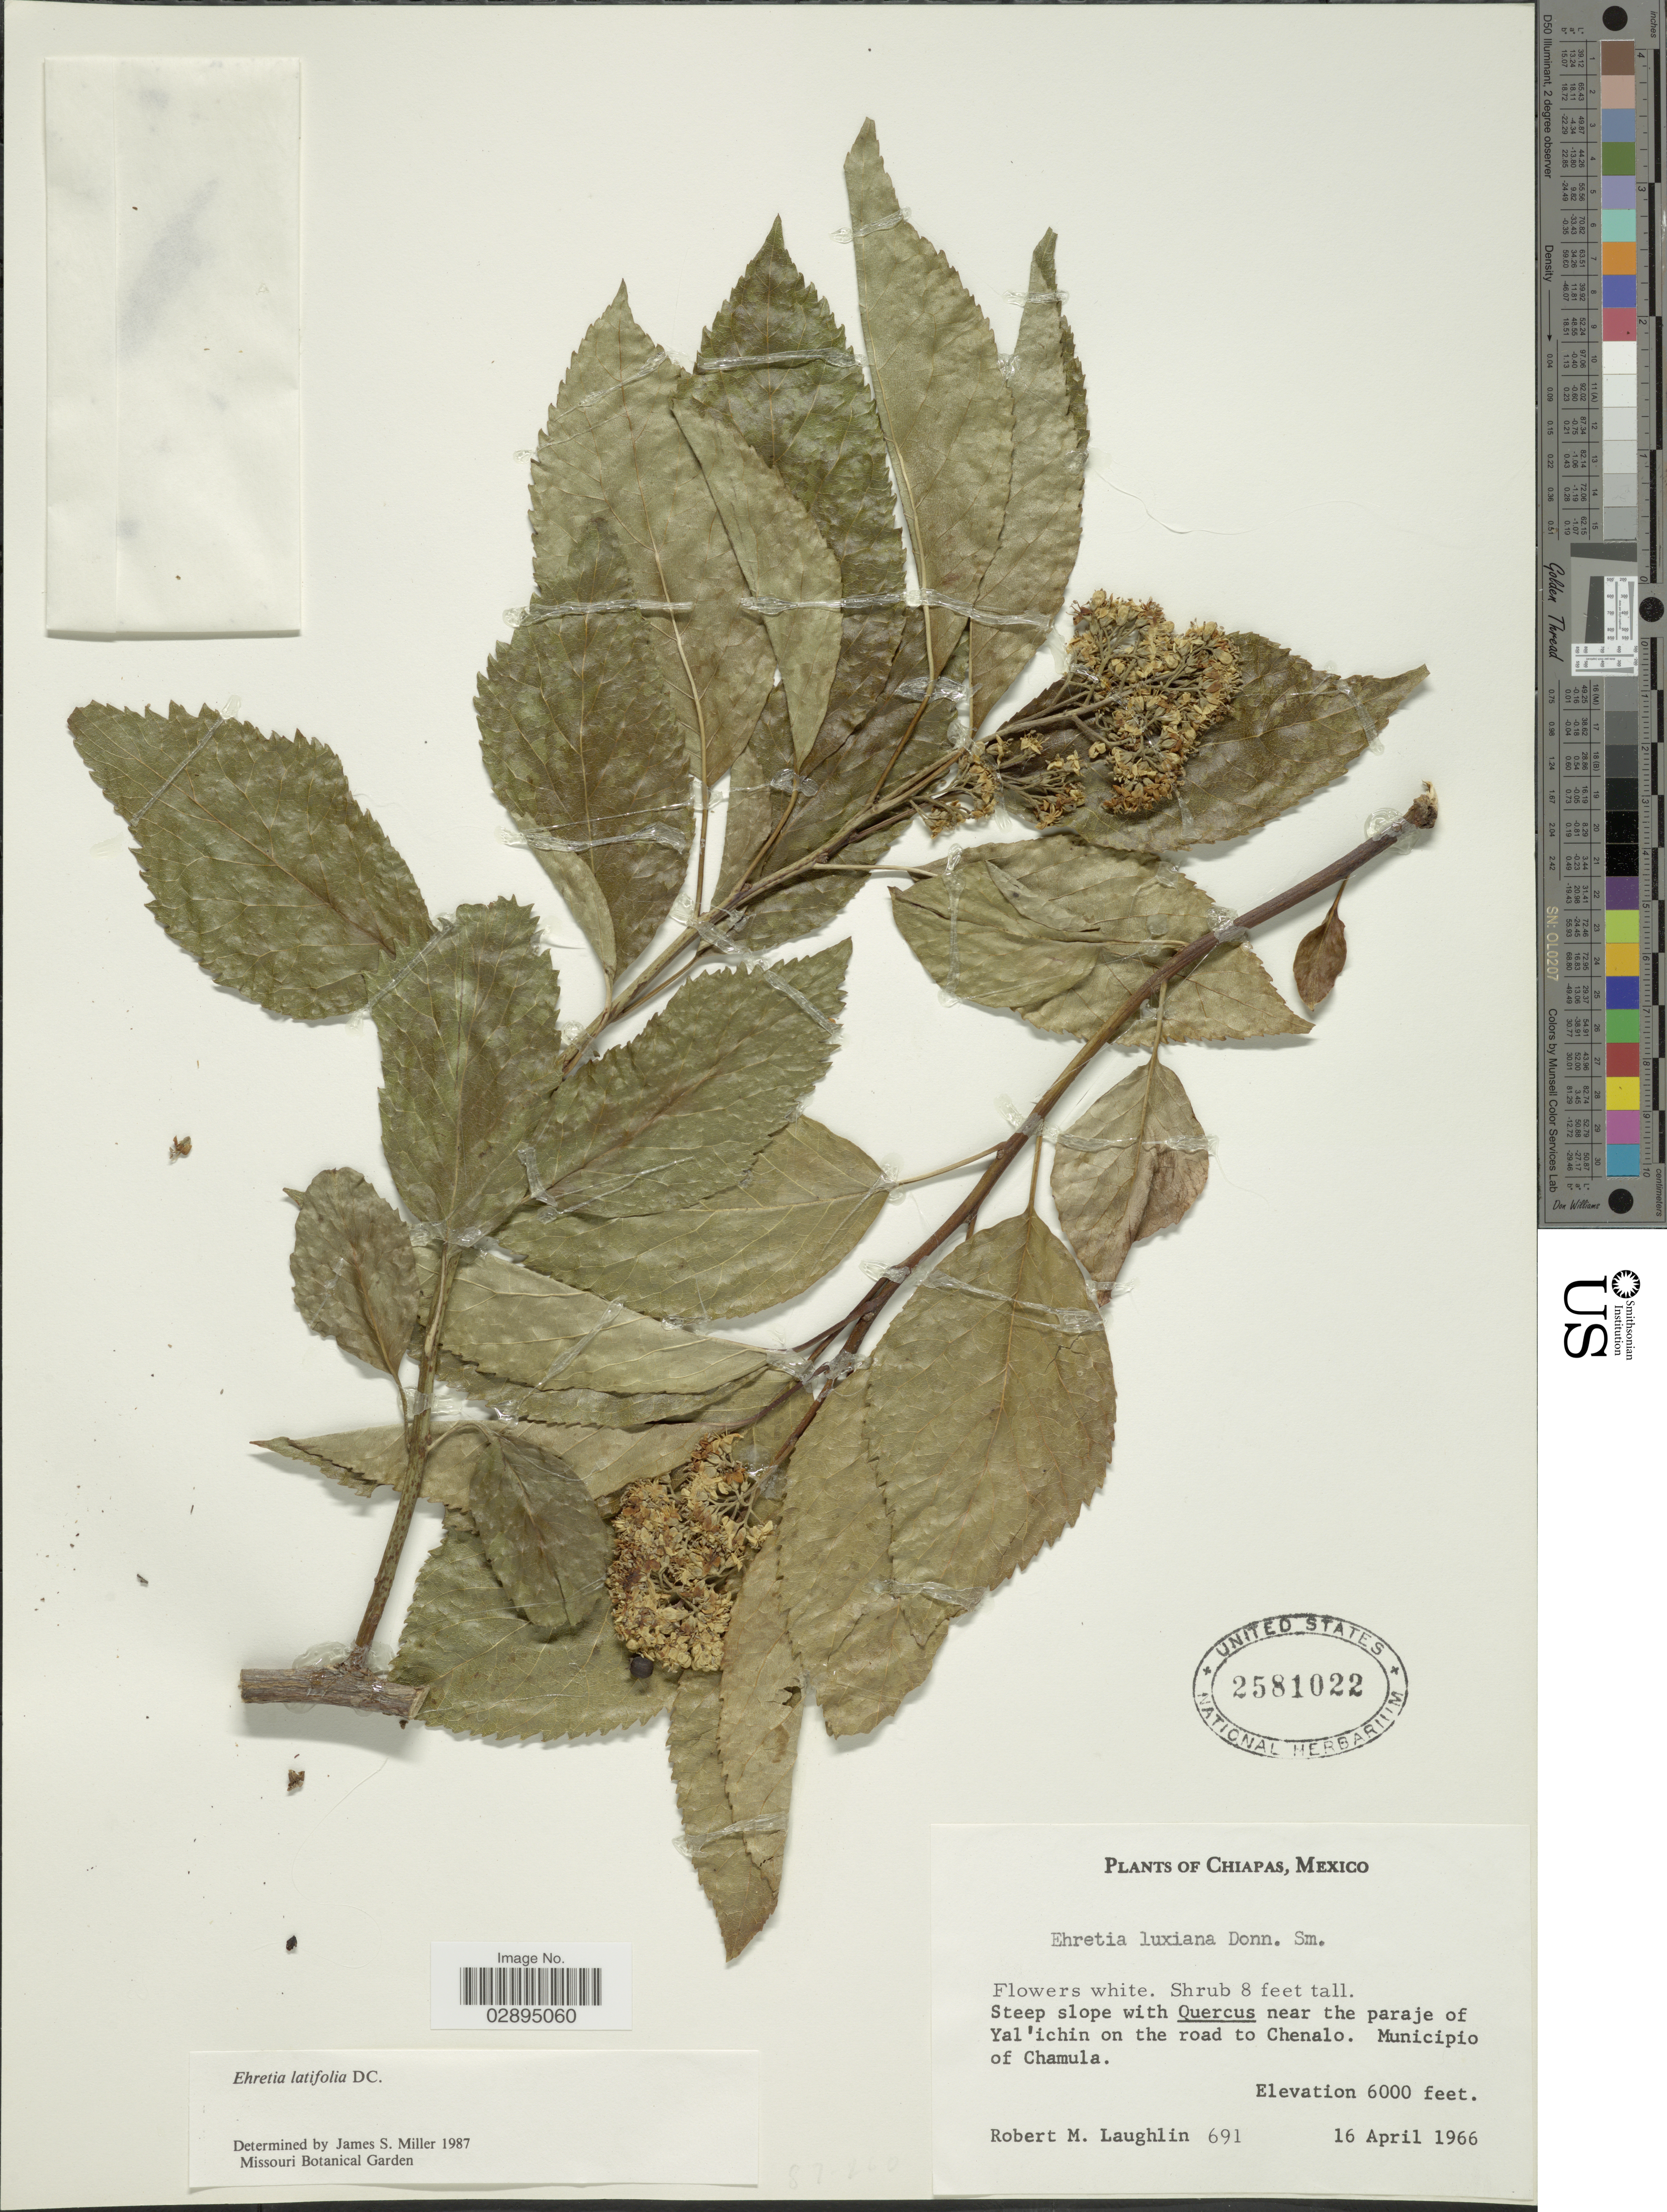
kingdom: Plantae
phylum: Tracheophyta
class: Magnoliopsida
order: Boraginales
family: Ehretiaceae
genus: Ehretia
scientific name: Ehretia latifolia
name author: DC.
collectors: R. McLaughlin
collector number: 691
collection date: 1966-04-16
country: Mexico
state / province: Chiapas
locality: Near the paraje of Yal'ichin on the road to Chenalo. Municipio of Chamula.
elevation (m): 1829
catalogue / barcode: US 2581022